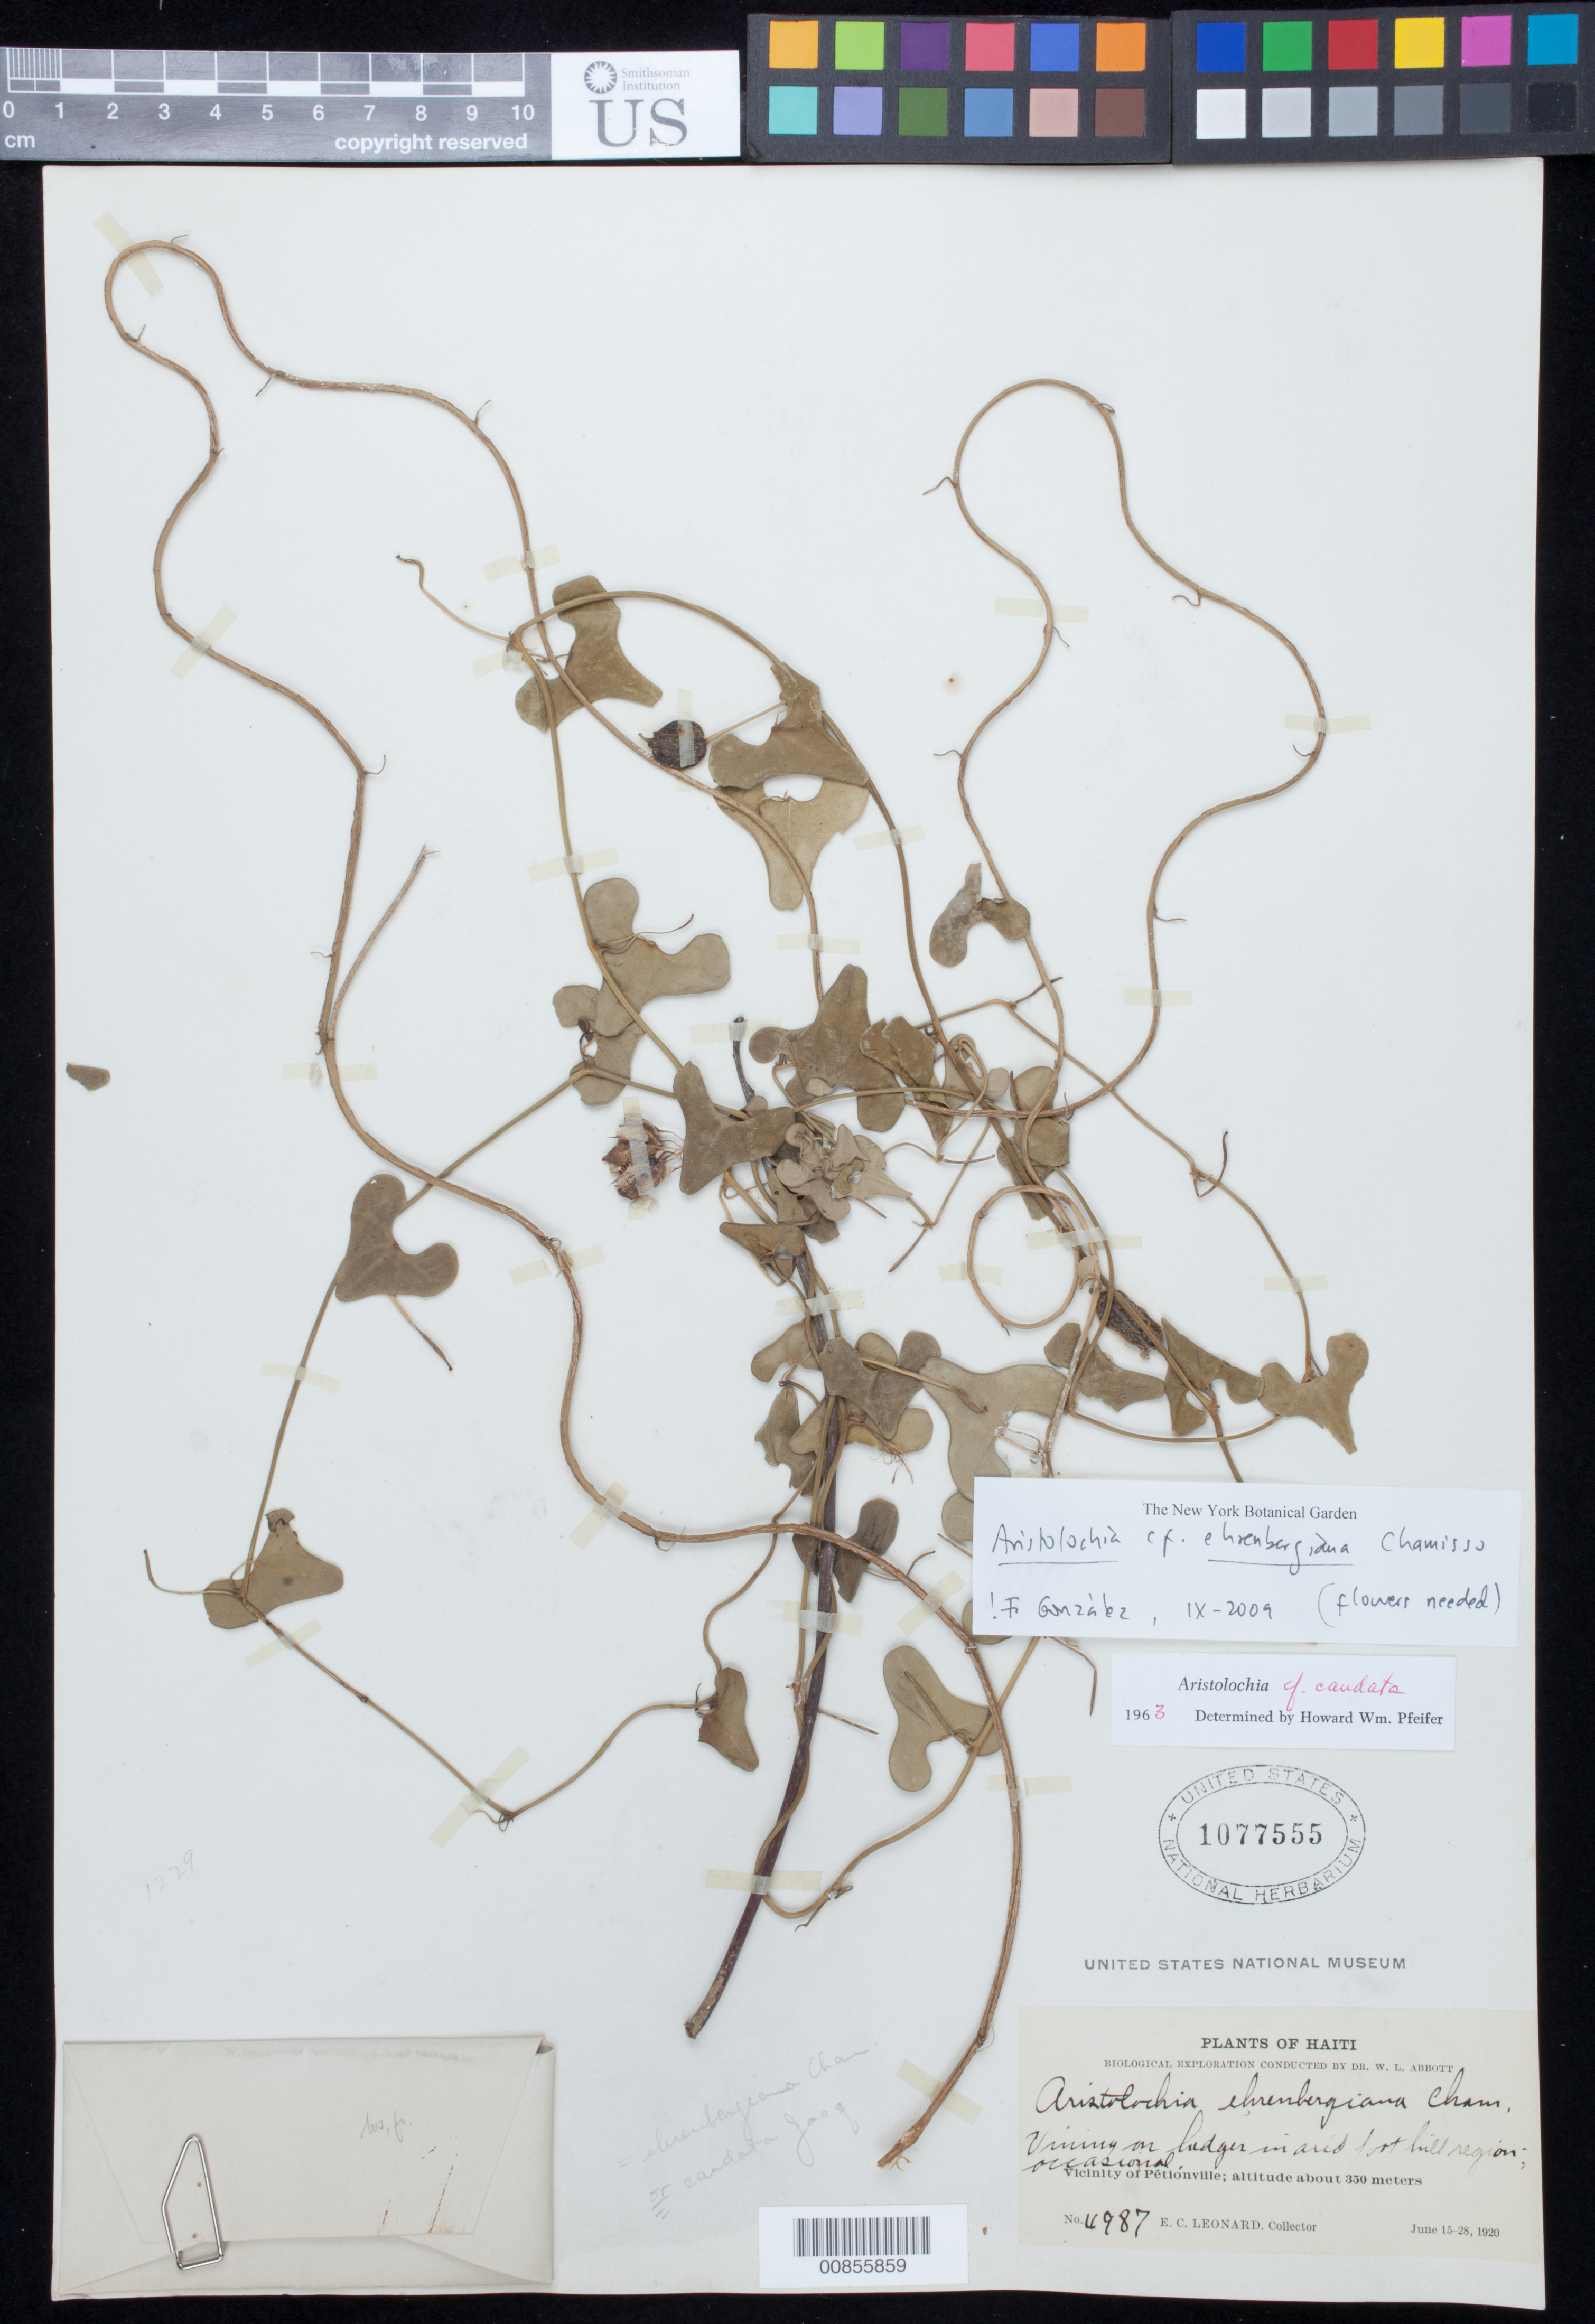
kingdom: Plantae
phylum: Tracheophyta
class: Magnoliopsida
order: Piperales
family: Aristolochiaceae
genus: Aristolochia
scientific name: Aristolochia caudata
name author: Jacq.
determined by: Pfeifer, H. W.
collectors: E. C. Leonard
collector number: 4987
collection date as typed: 15 Jun 1920 to 28 Jun 1920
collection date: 1920-06-15/1920-06-28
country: Haiti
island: Hispaniola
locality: Vicinity of Pétionville, in arid foothill region.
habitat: Vining on hedges. Arid foothill region.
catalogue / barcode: US 1077555